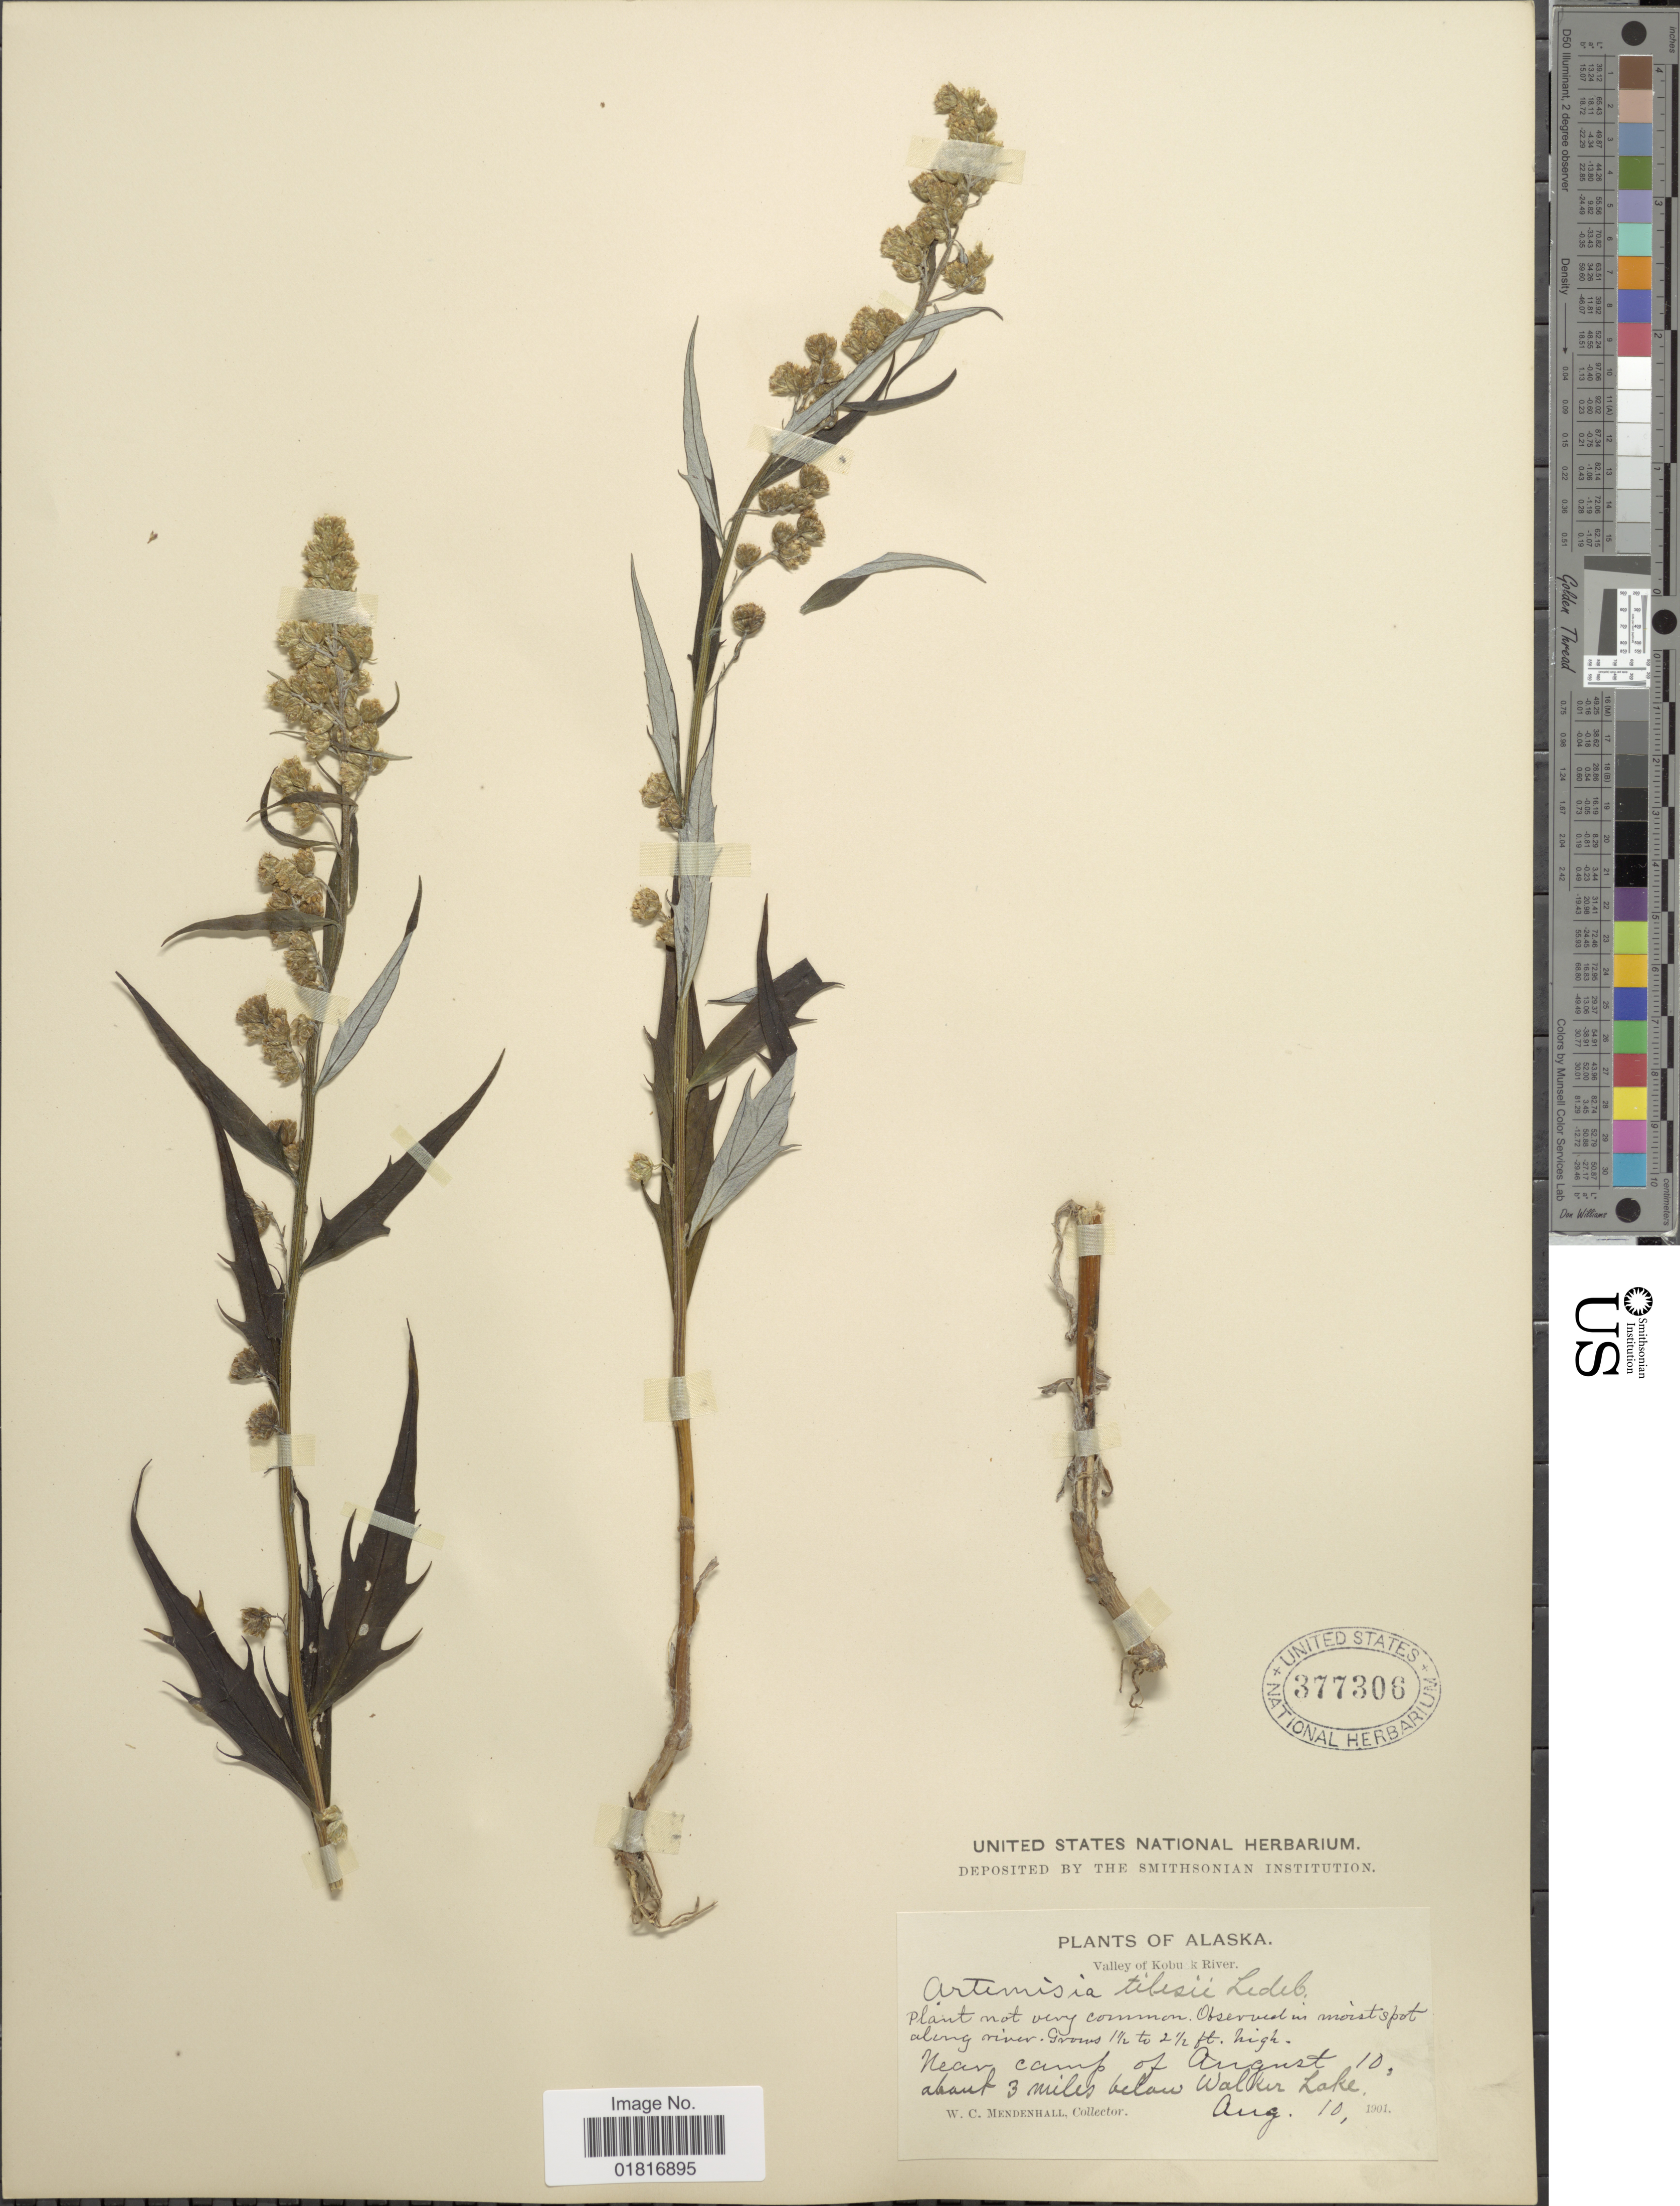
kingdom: Plantae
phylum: Tracheophyta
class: Magnoliopsida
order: Asterales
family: Asteraceae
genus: Artemisia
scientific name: Artemisia tilesii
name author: Ledeb.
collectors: W. Mendenhall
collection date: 1901-08-10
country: United States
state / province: Alaska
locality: Valley of Kobuk River, Near camp of August 10, about 3 miles below Walker Lake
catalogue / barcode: US 377306